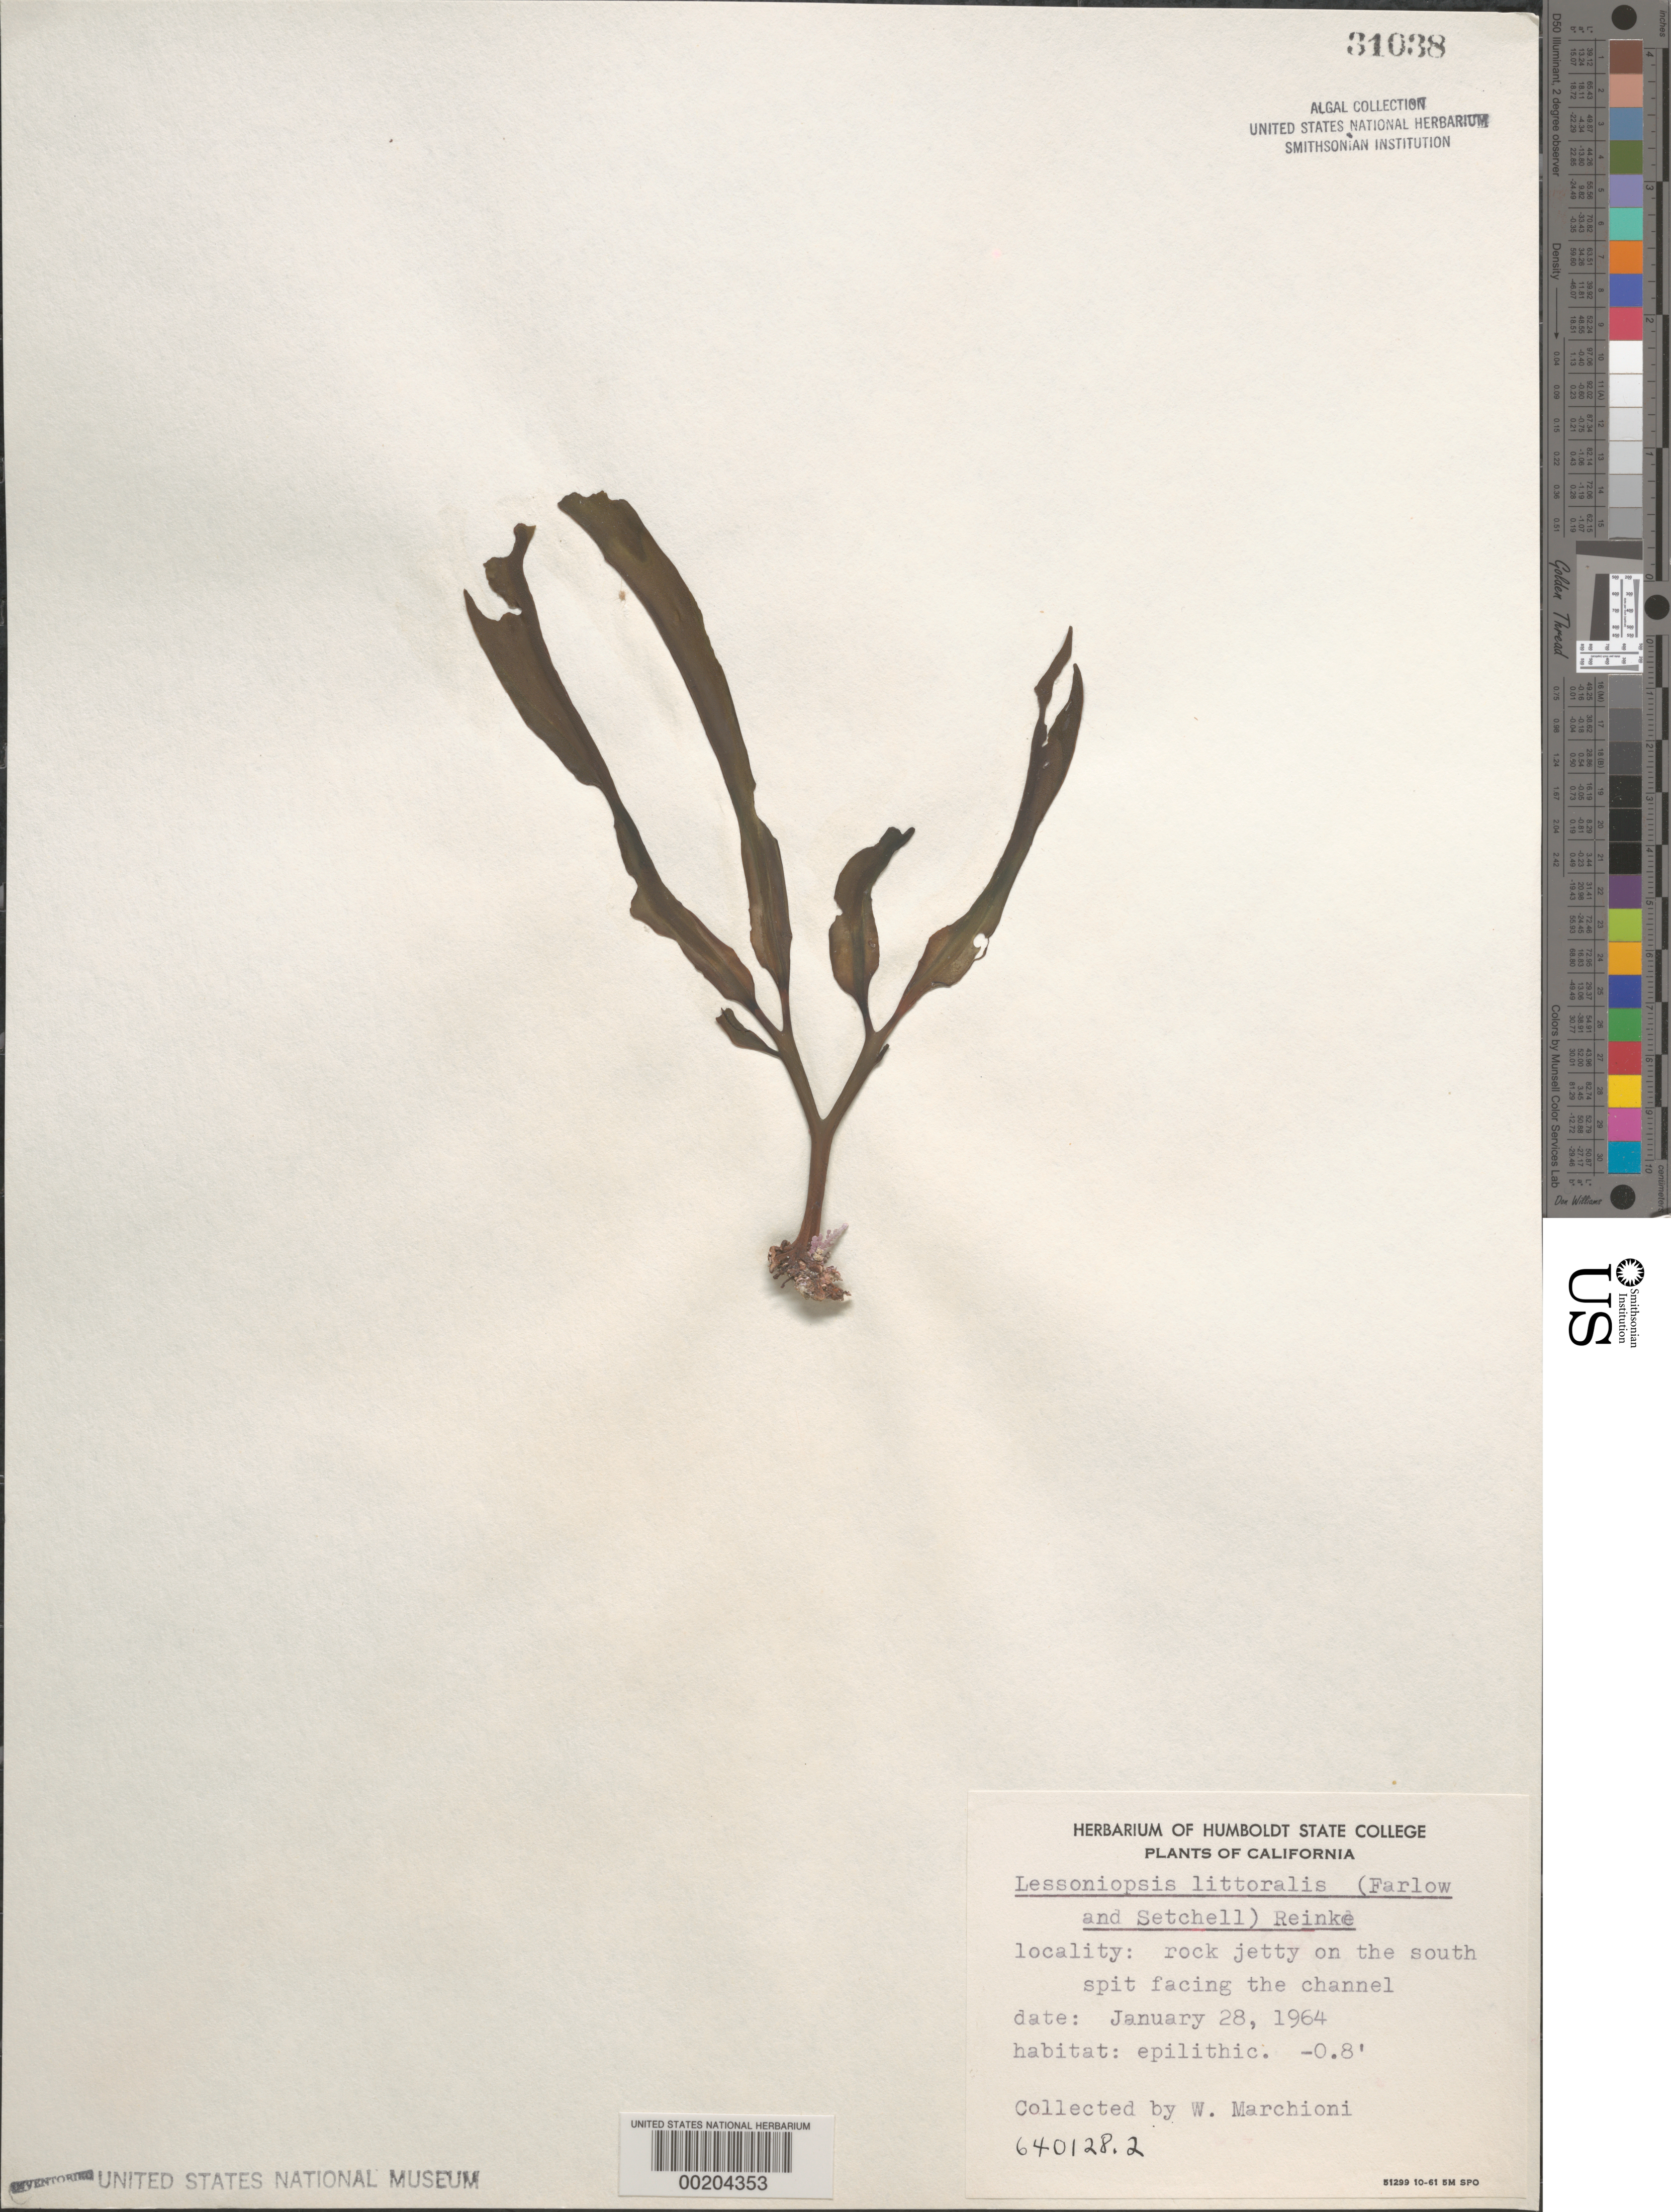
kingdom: Chromista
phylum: Ochrophyta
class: Phaeophyceae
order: Laminariales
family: Alariaceae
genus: Lessoniopsis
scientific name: Lessoniopsis littoralis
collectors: W. Marchioni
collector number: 640128.2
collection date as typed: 28 Jan 1964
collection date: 1964-01-28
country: United States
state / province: California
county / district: Humboldt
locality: Humboldt Bay, south spit facing channel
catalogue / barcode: US 31038